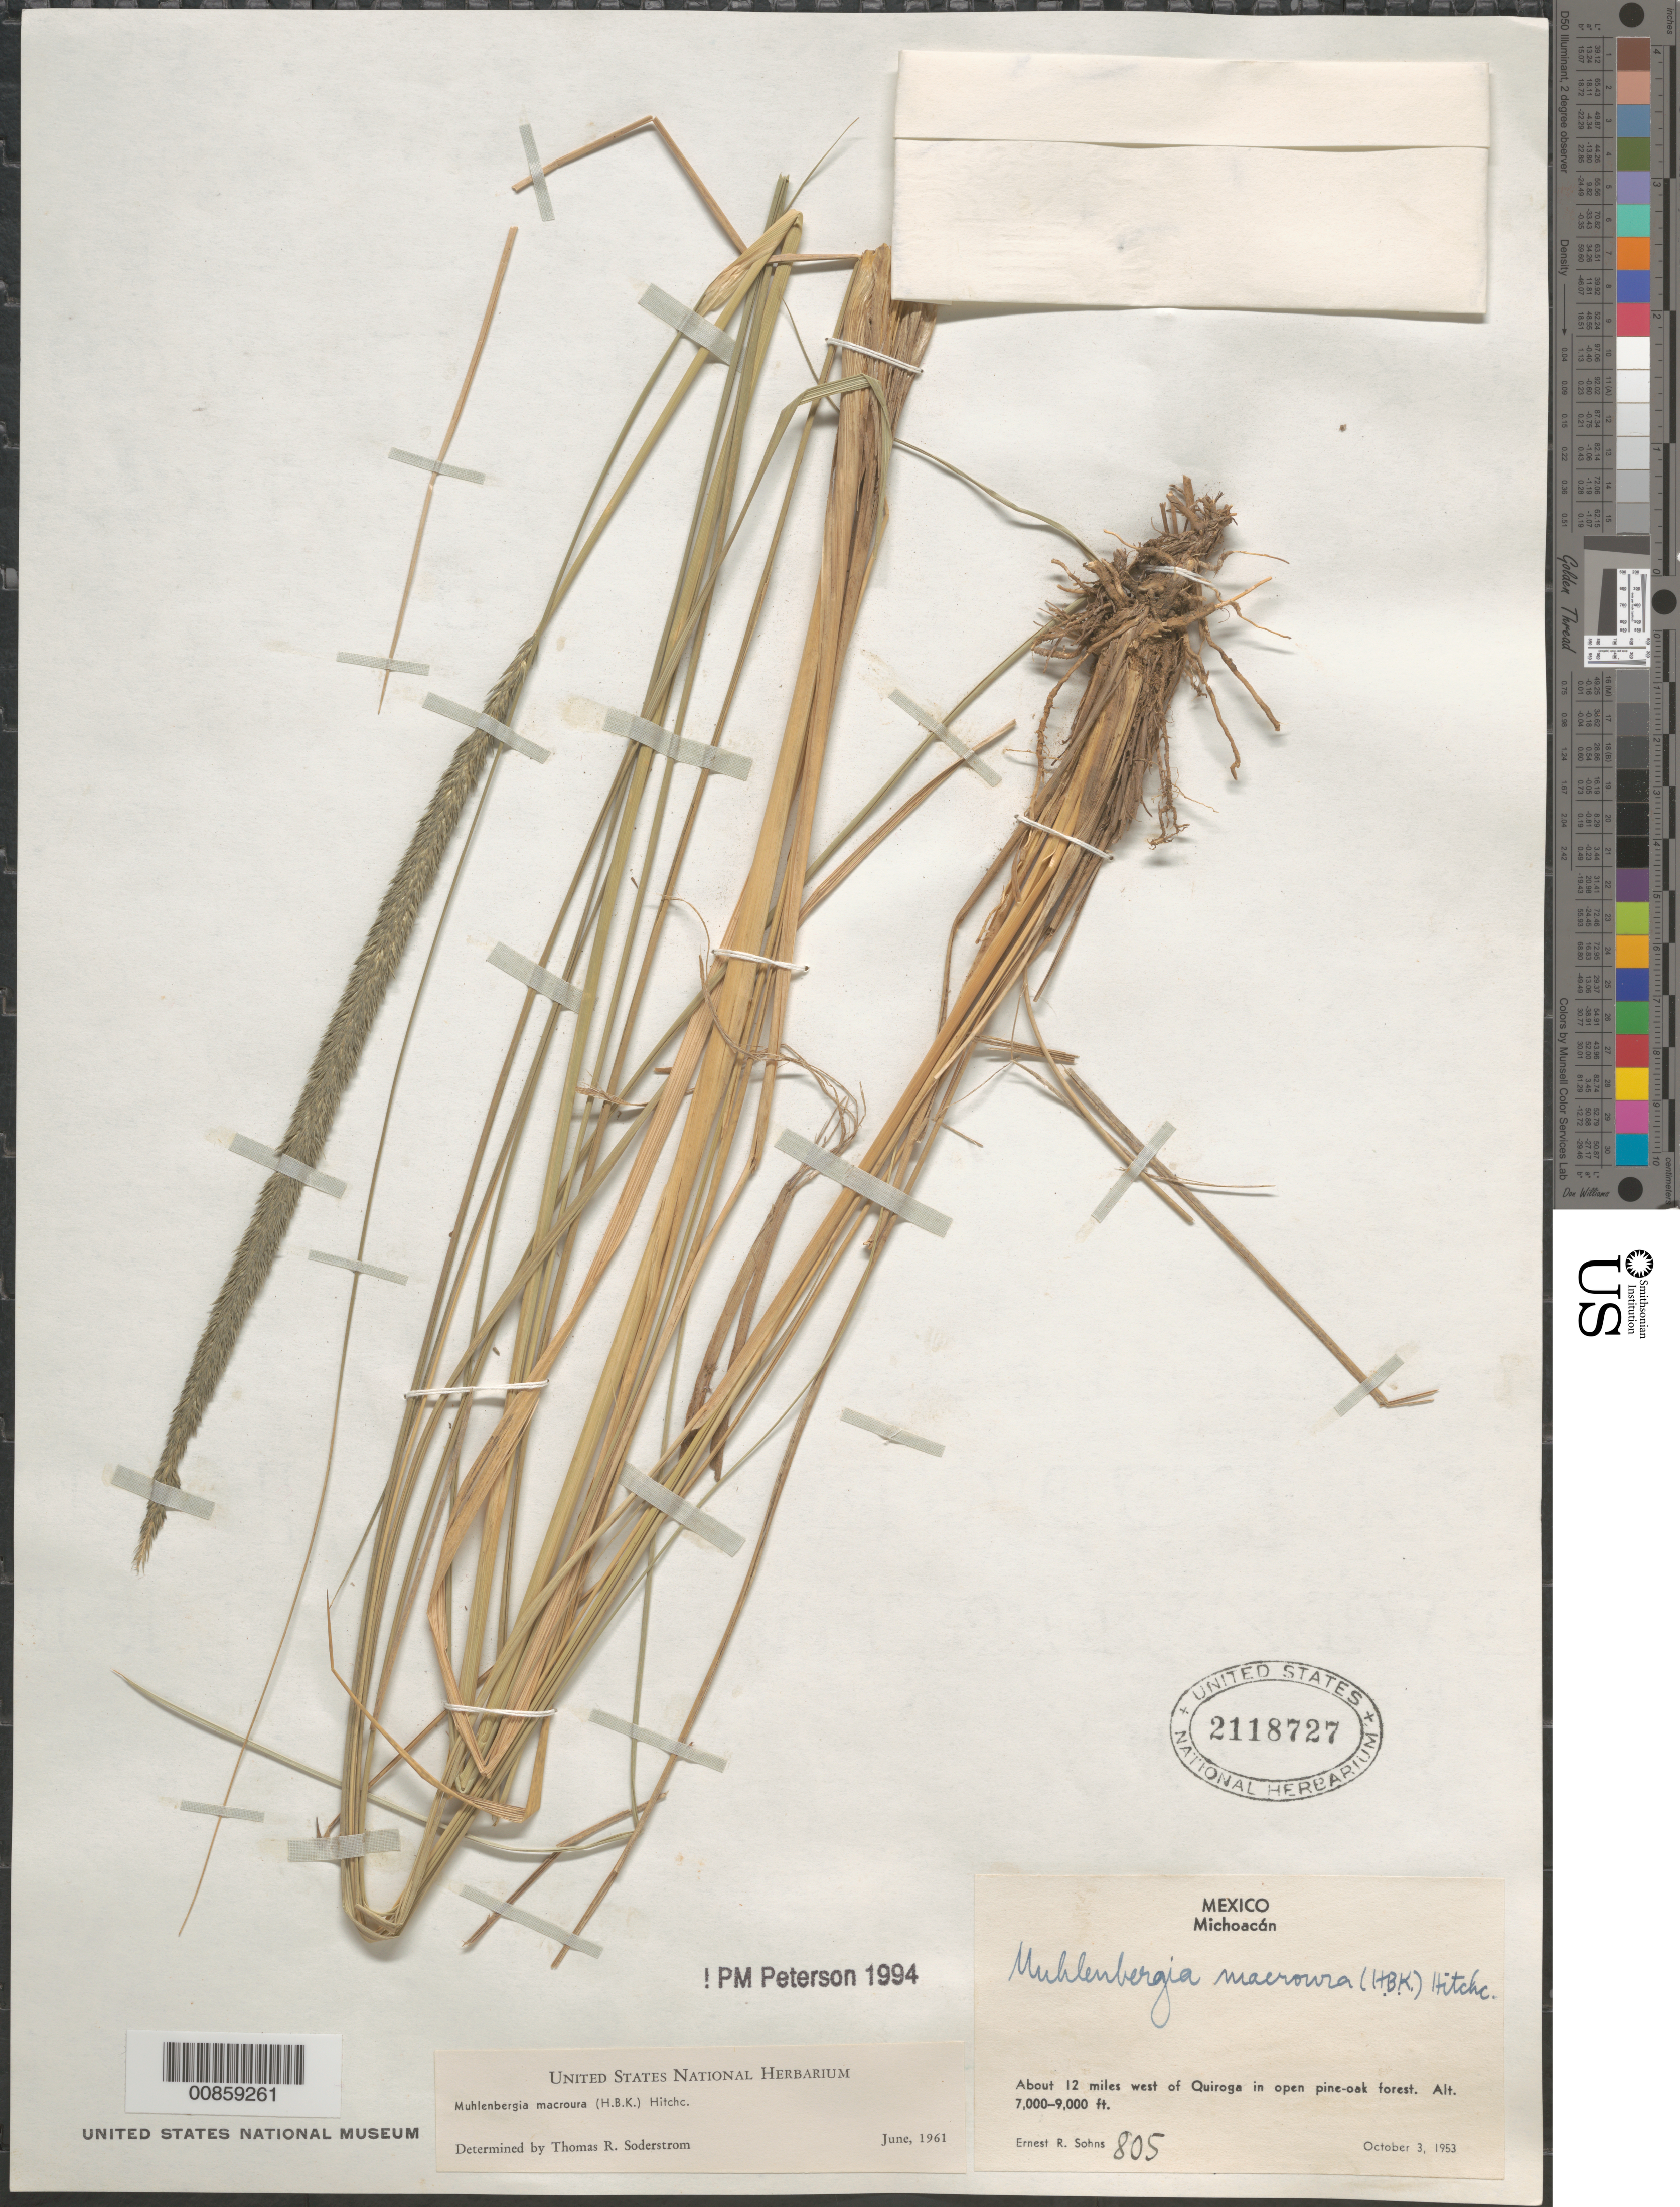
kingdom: Plantae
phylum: Tracheophyta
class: Liliopsida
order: Poales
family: Poaceae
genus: Muhlenbergia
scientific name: Muhlenbergia macroura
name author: (Kunth) Hitchc.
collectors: E. R. Sohns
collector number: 805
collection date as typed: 03 Oct 1953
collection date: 1953-10-03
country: Mexico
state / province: Michoacán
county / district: Quiroga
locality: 12 mi W of Quiroga, mpio. Quiroga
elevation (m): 2250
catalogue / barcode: US 2118727